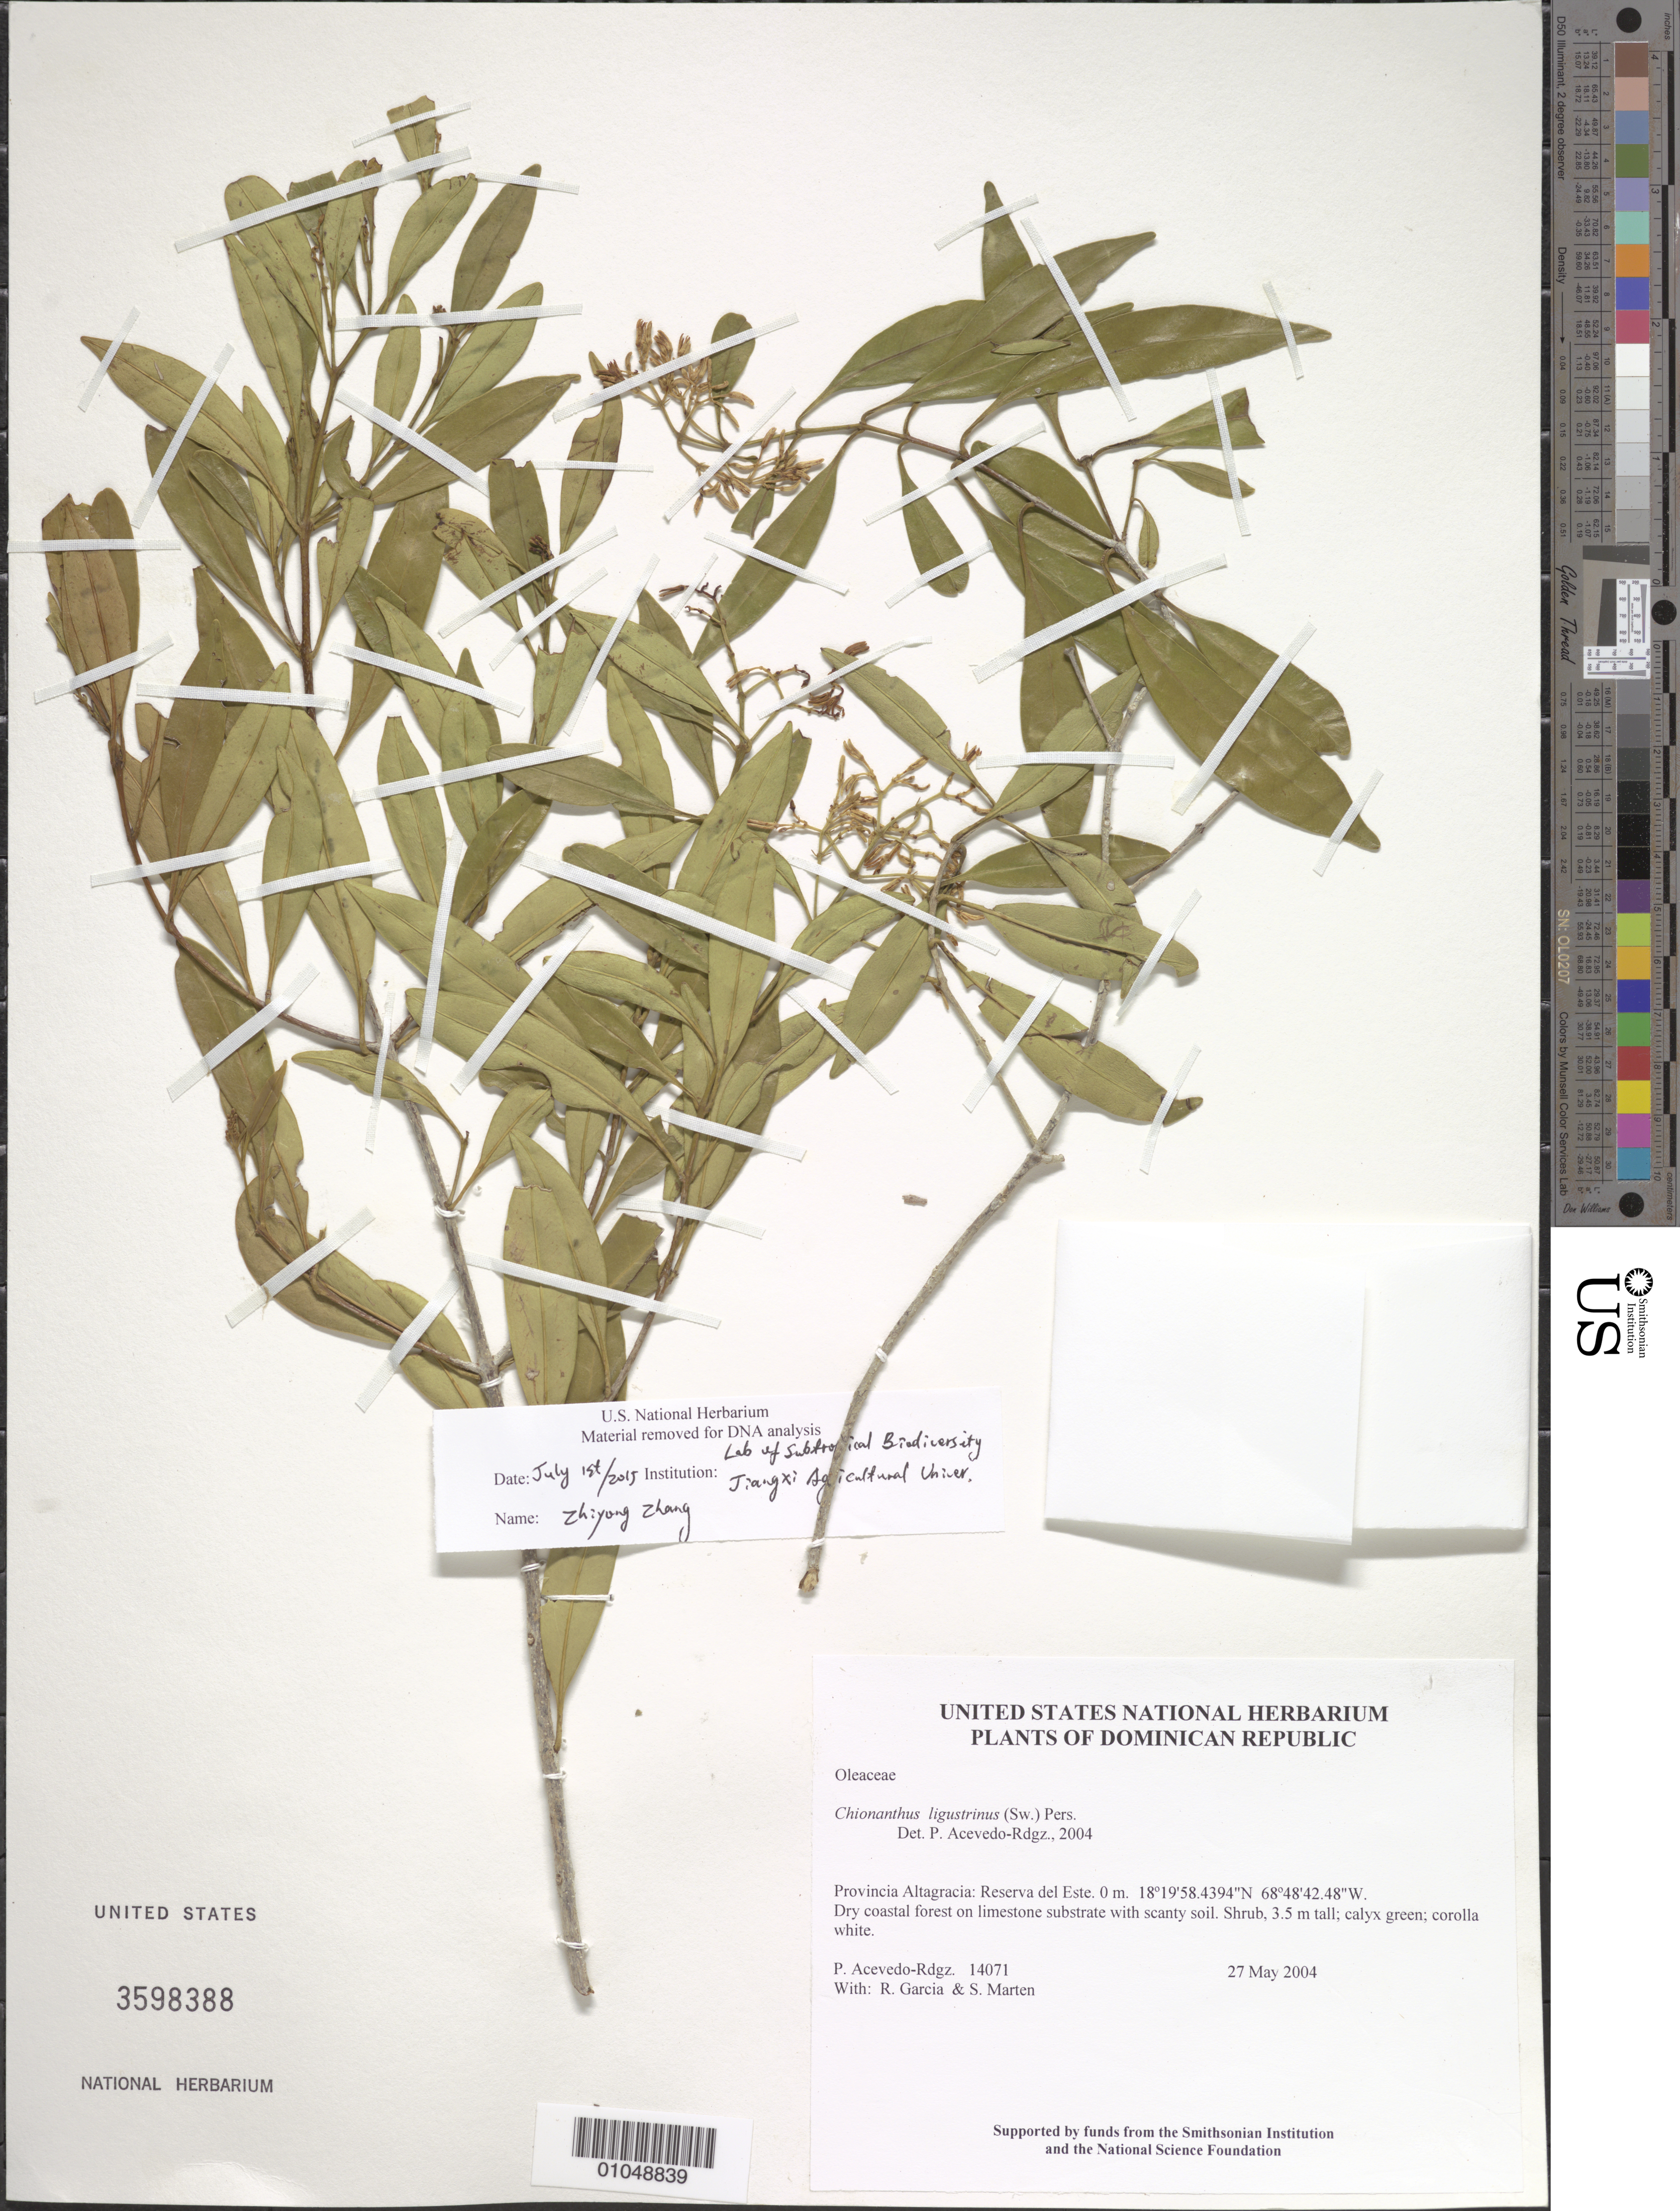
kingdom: Plantae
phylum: Tracheophyta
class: Magnoliopsida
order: Lamiales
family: Oleaceae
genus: Chionanthus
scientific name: Chionanthus ligustrinus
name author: (Sw.) Pers.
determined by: Acevedo-Rodríguez, P., (BOT), Smithsonian Institution - National Museum of Natural History (UNITED STATES)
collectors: P. Acevedo-Rodr., R. G. García & S. Marten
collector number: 14071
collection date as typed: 27 May 2004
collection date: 2004-05-27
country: Dominican Republic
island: Hispaniola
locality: Provincia Altagracia: Reserva del Este.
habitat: Dry coastal forest on limestone substrate with scanty soil.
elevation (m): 0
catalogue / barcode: US 3598388